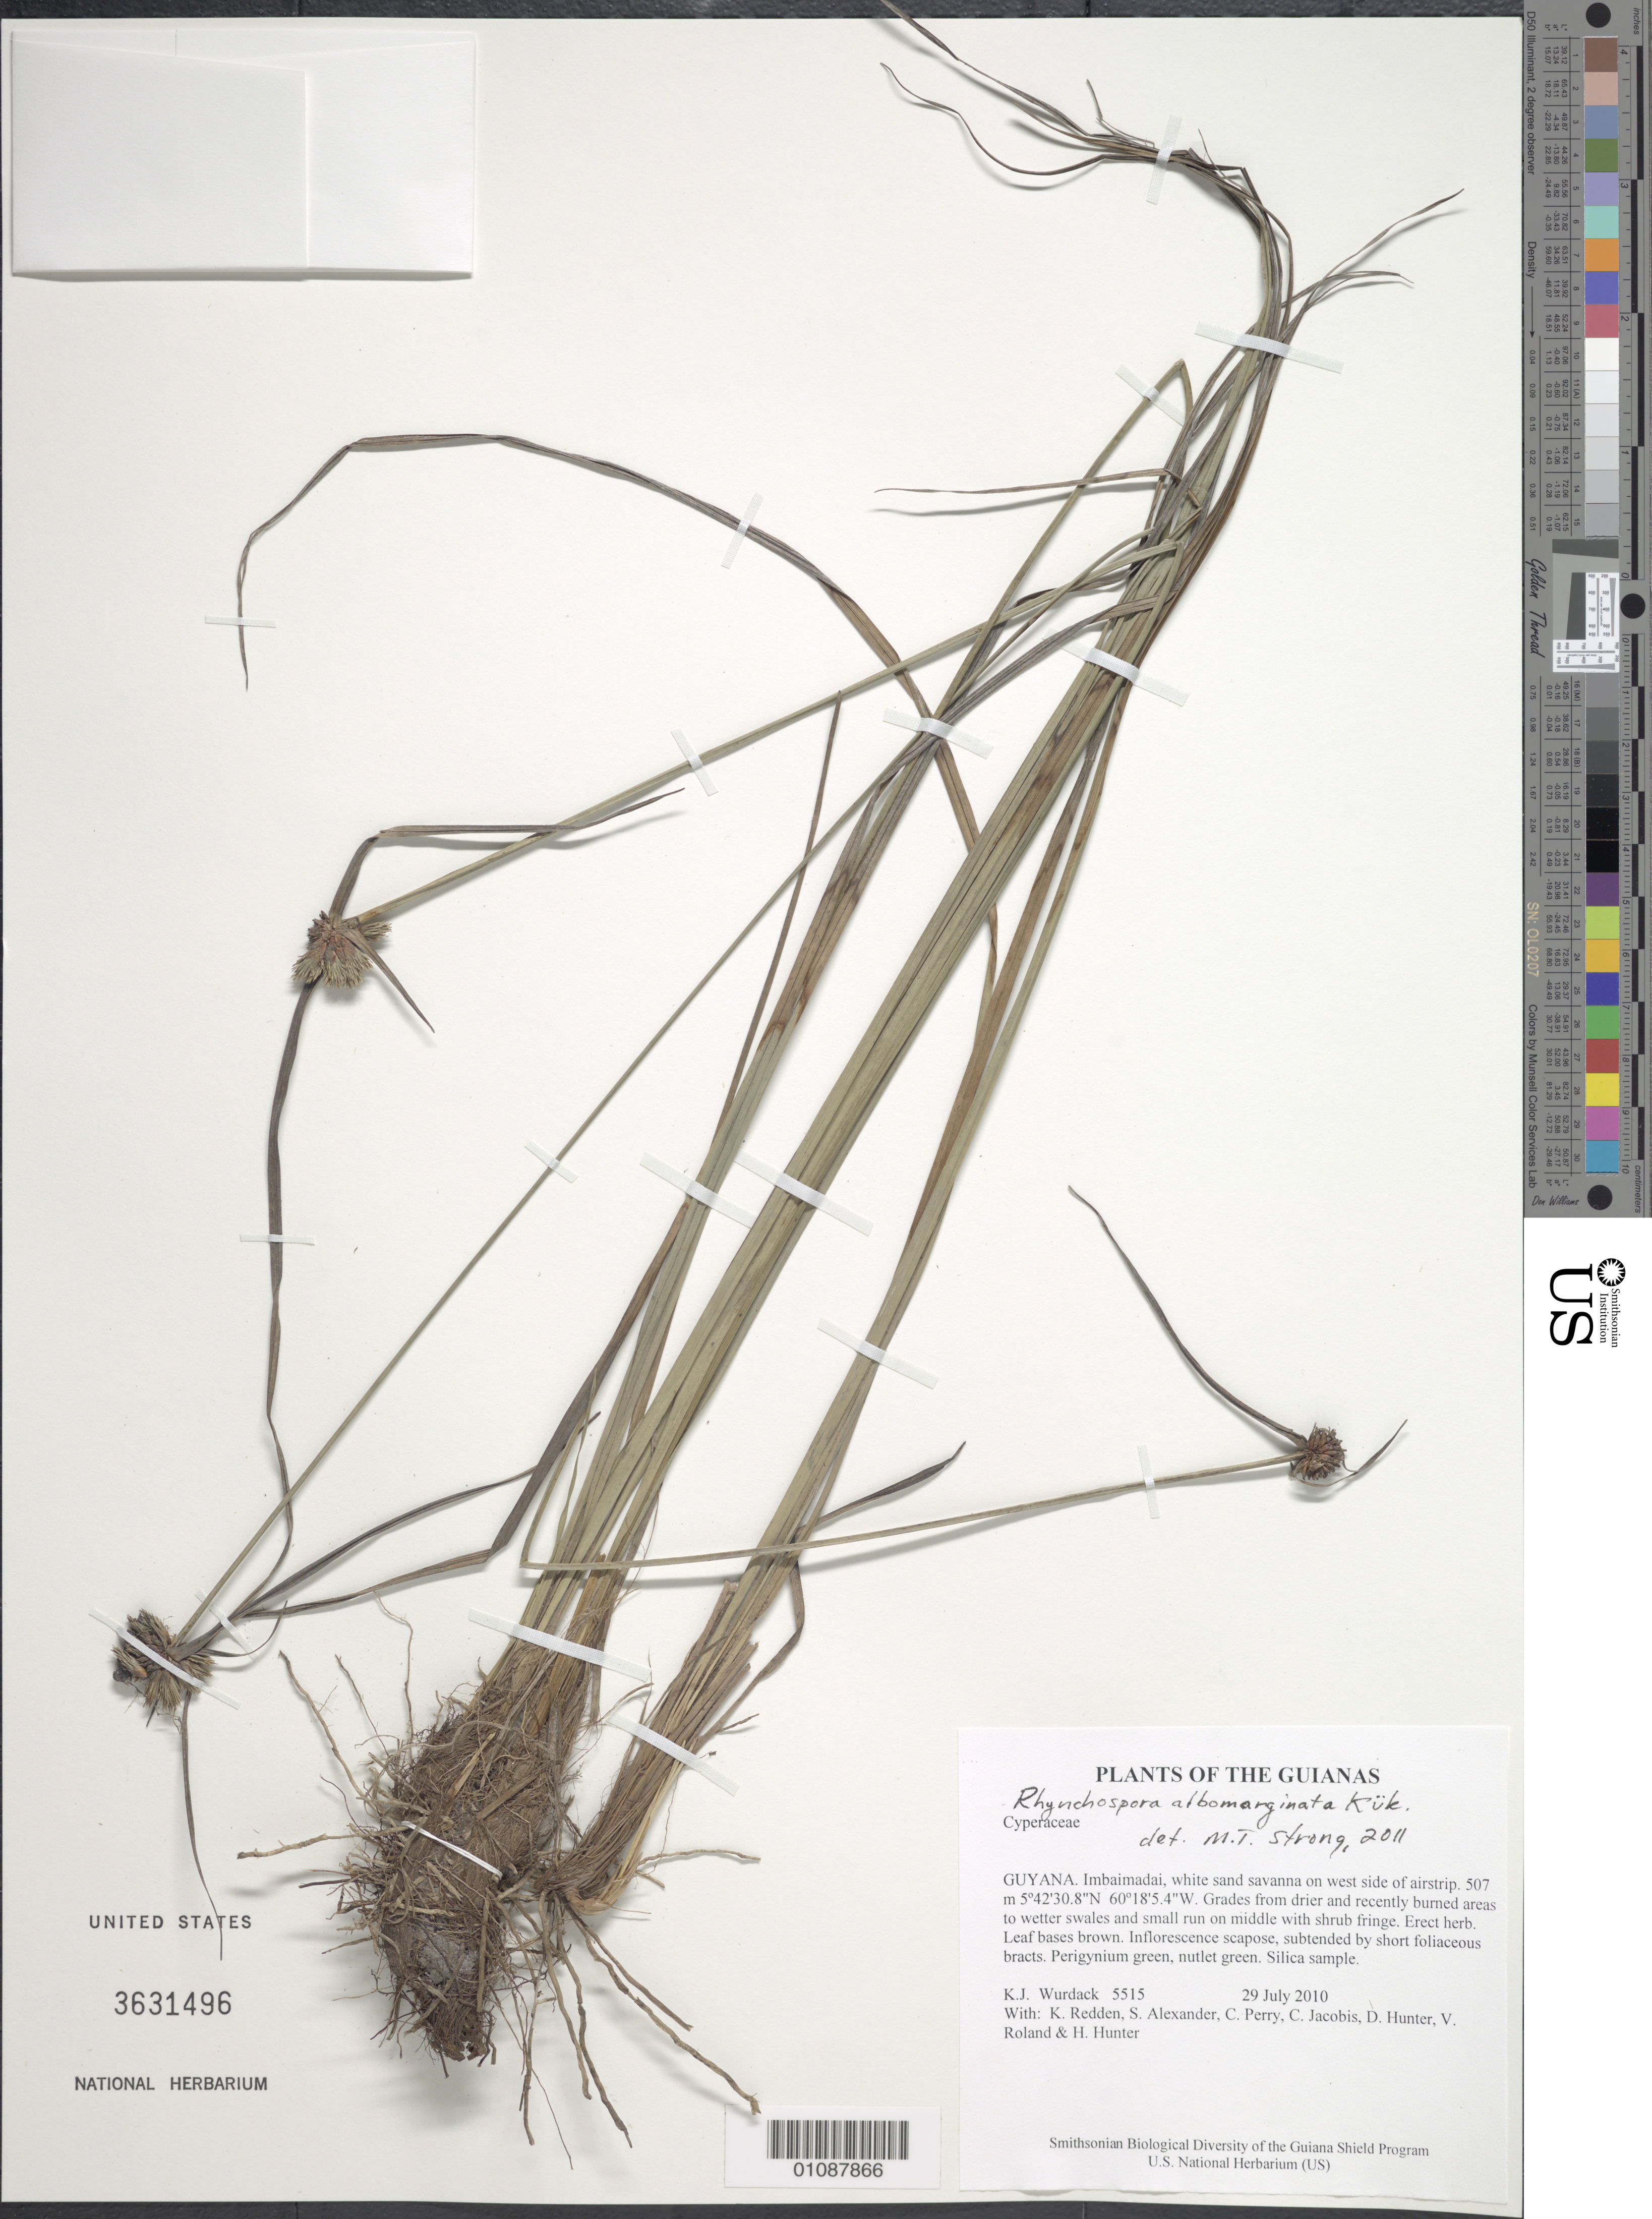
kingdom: Plantae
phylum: Tracheophyta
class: Liliopsida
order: Poales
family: Cyperaceae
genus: Rhynchospora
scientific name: Rhynchospora albomarginata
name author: Kük.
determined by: Strong, M. T., (US), Smithsonian Institution - National Museum of Natural History (UNITED STATES)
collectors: K. Wurdack, K. M. Redden, S. N. Alexander, C. Perry, C. Jacobis, D. Hunter, V. Roland & H. Hunter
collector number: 5515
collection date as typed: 29 July 2010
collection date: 2010-07-29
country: Guyana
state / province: Cuyuni-Mazaruni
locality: Imbaimadai, white sand savanna on west side of airstrip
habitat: Grades from drier and recently burned areas to wetter swales and small run on middle with shrub fringe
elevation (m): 507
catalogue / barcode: US 3631496